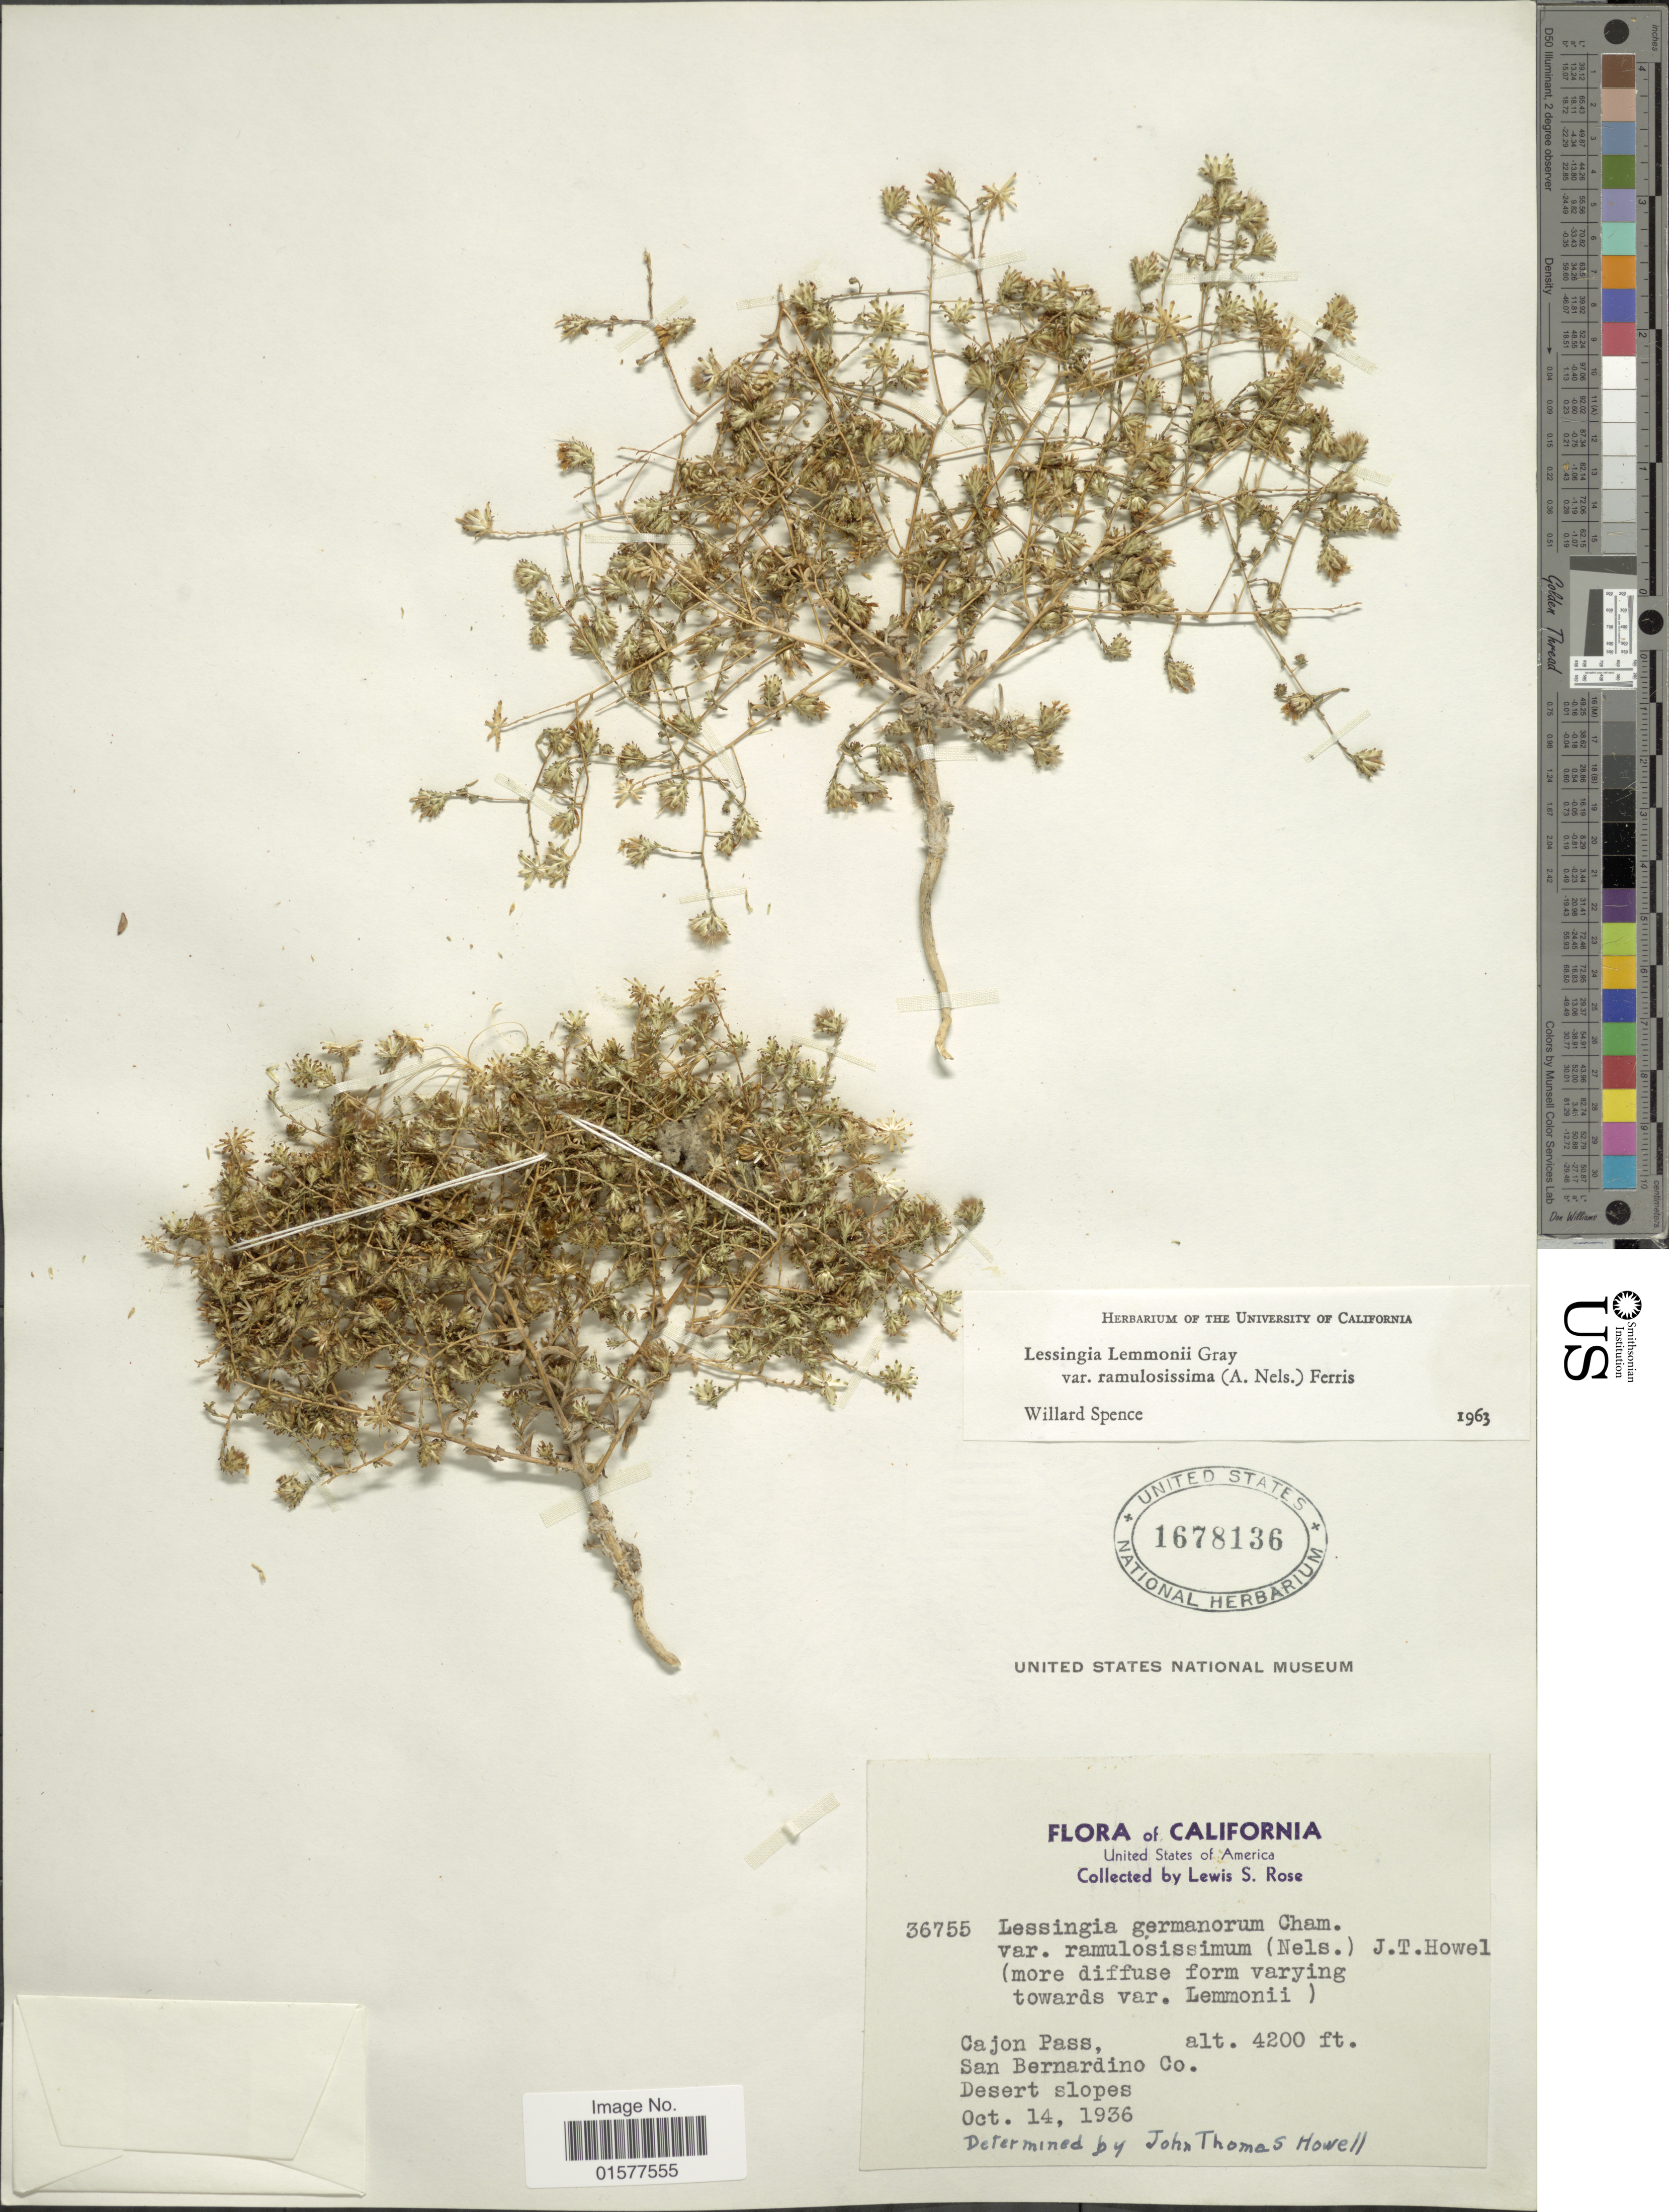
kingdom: Plantae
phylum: Tracheophyta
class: Magnoliopsida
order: Asterales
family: Asteraceae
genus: Lessingia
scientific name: Lessingia lemmonii var. ramulosissima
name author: (A. Nelson) Ferris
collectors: L. S. Rose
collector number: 36755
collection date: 1936-10-14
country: United States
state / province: California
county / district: San Bernardino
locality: Cajon Pass, San Bernardino Co., Desert slopes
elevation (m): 1280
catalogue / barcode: US 1678136